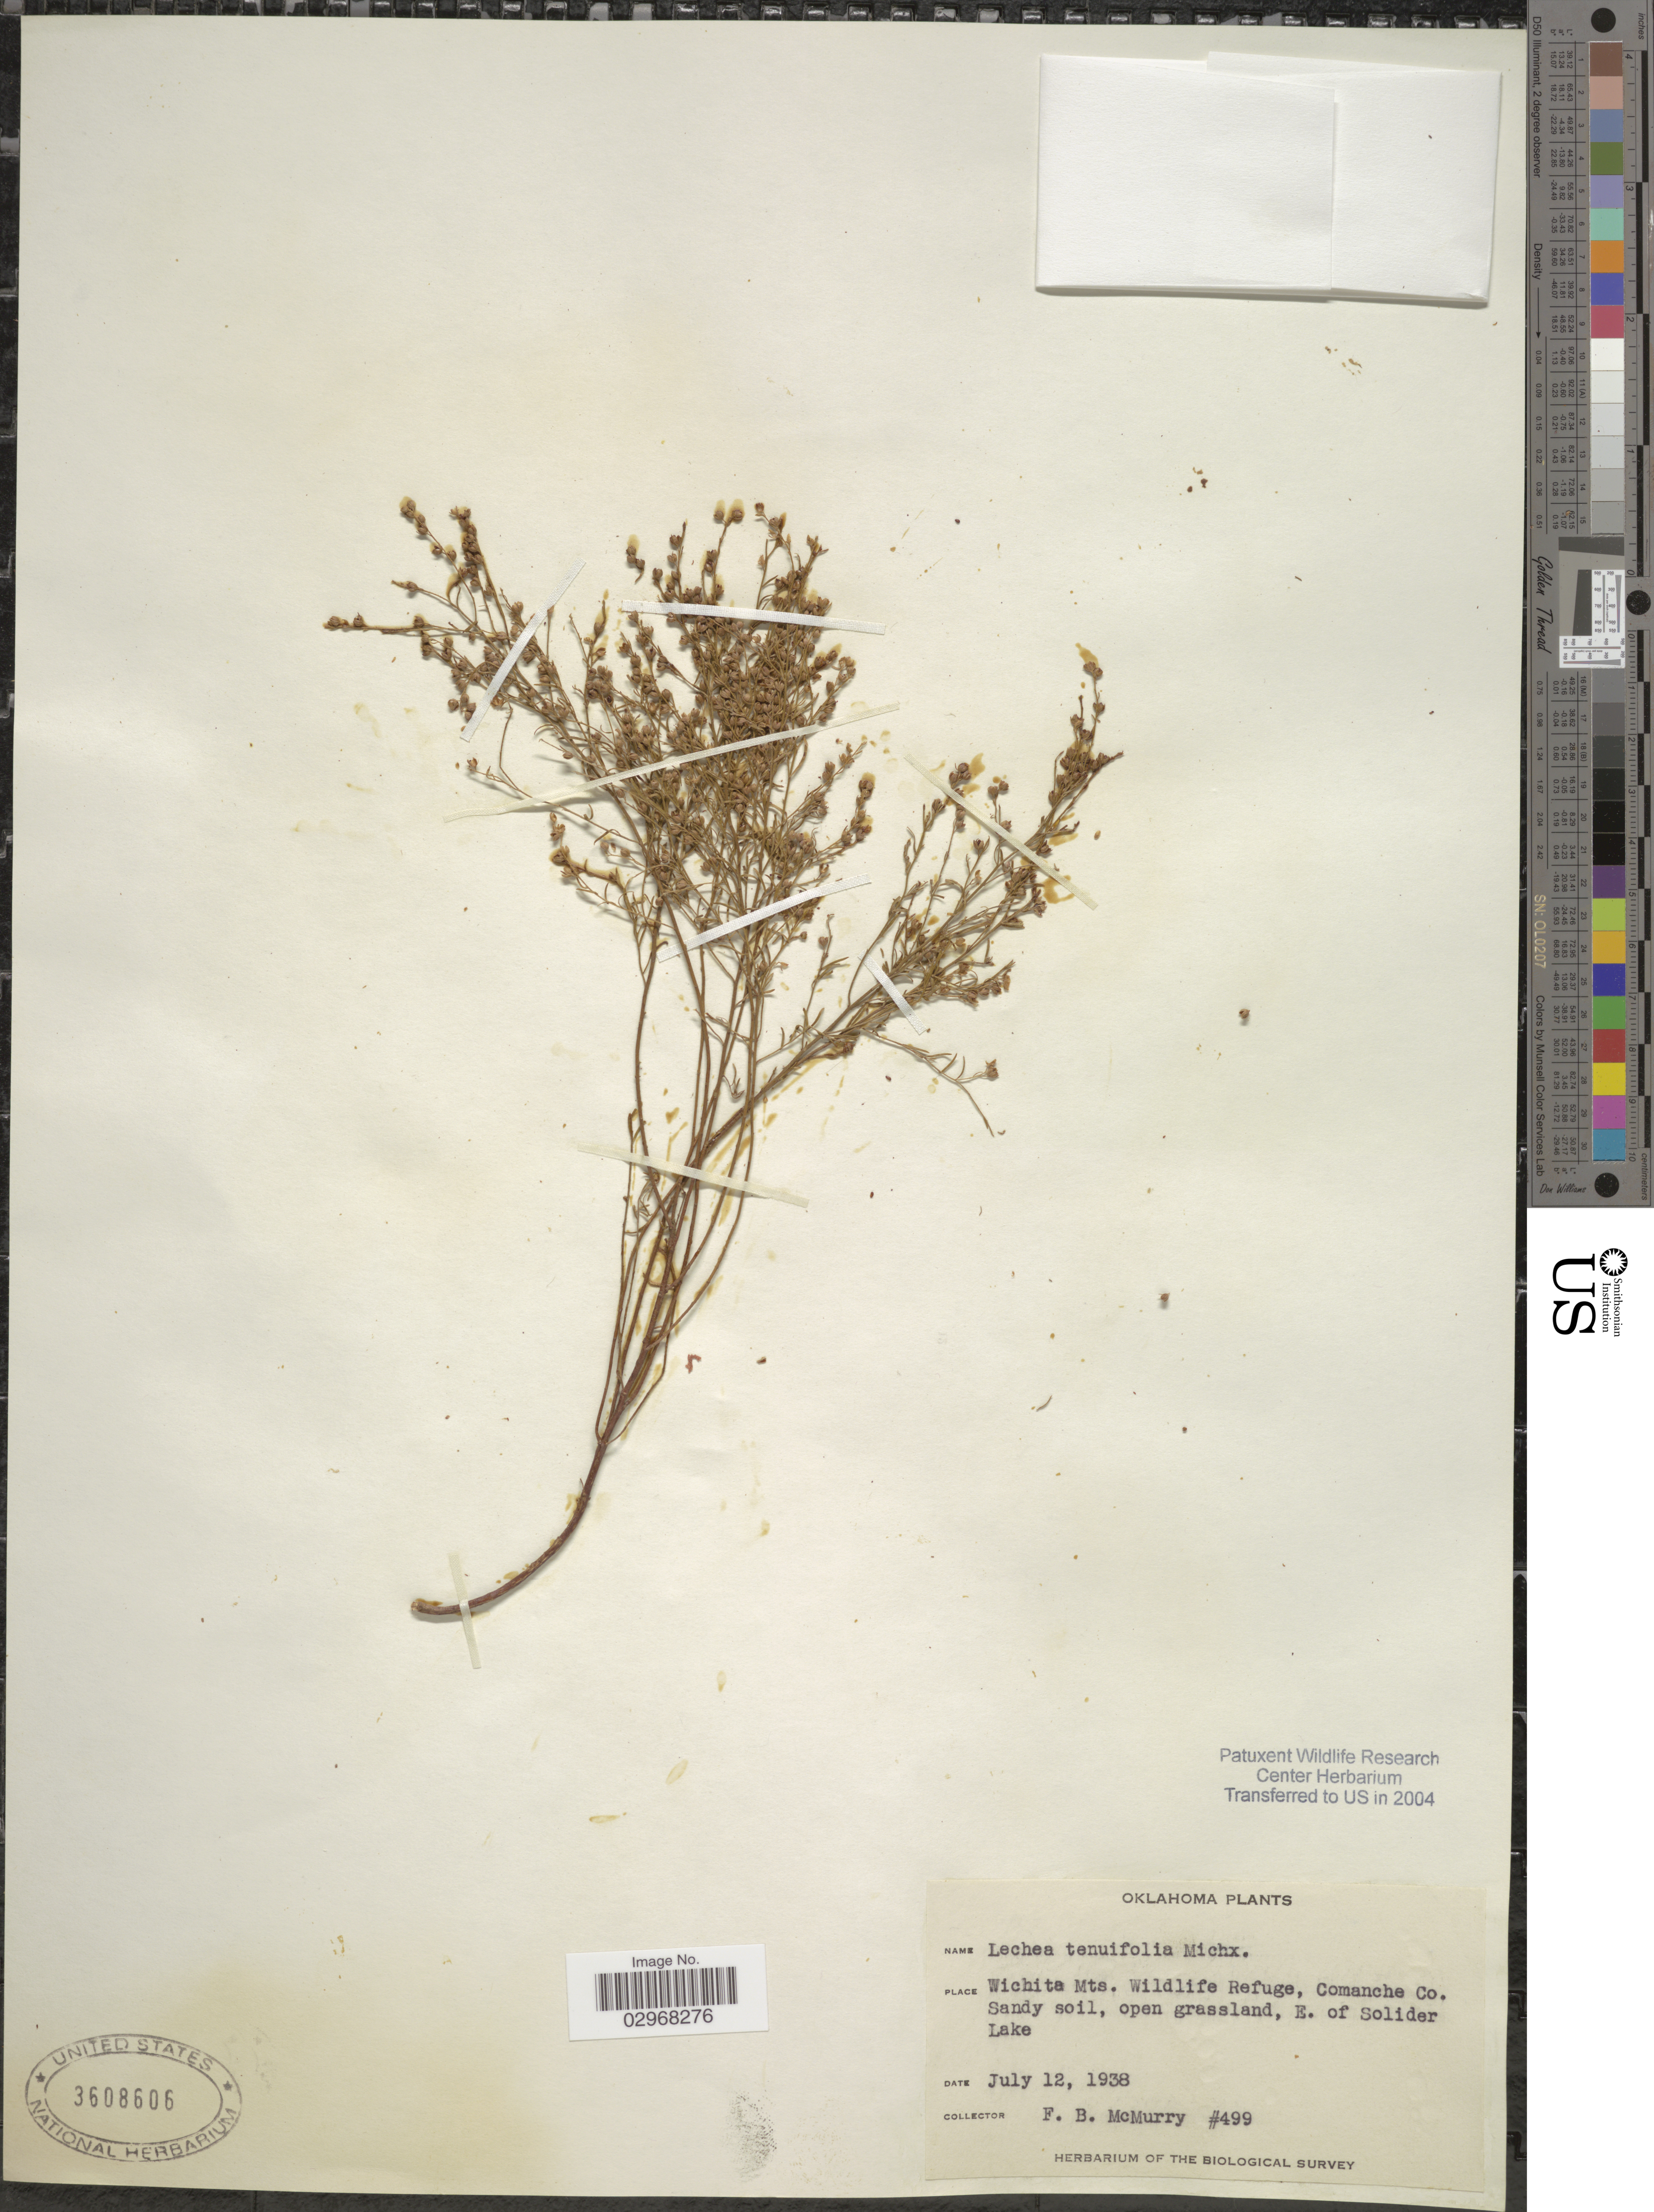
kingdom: Plantae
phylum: Tracheophyta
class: Magnoliopsida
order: Malvales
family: Cistaceae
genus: Lechea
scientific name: Lechea tenuifolia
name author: Michx.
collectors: F. B. McMurry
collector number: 499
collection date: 1938-07-12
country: United States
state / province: Oklahoma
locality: Wichita Mts. Wildlife Refuge, Comanche Co. Sandy soil, open grassland, E. of Solider Lake.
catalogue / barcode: US 3608606